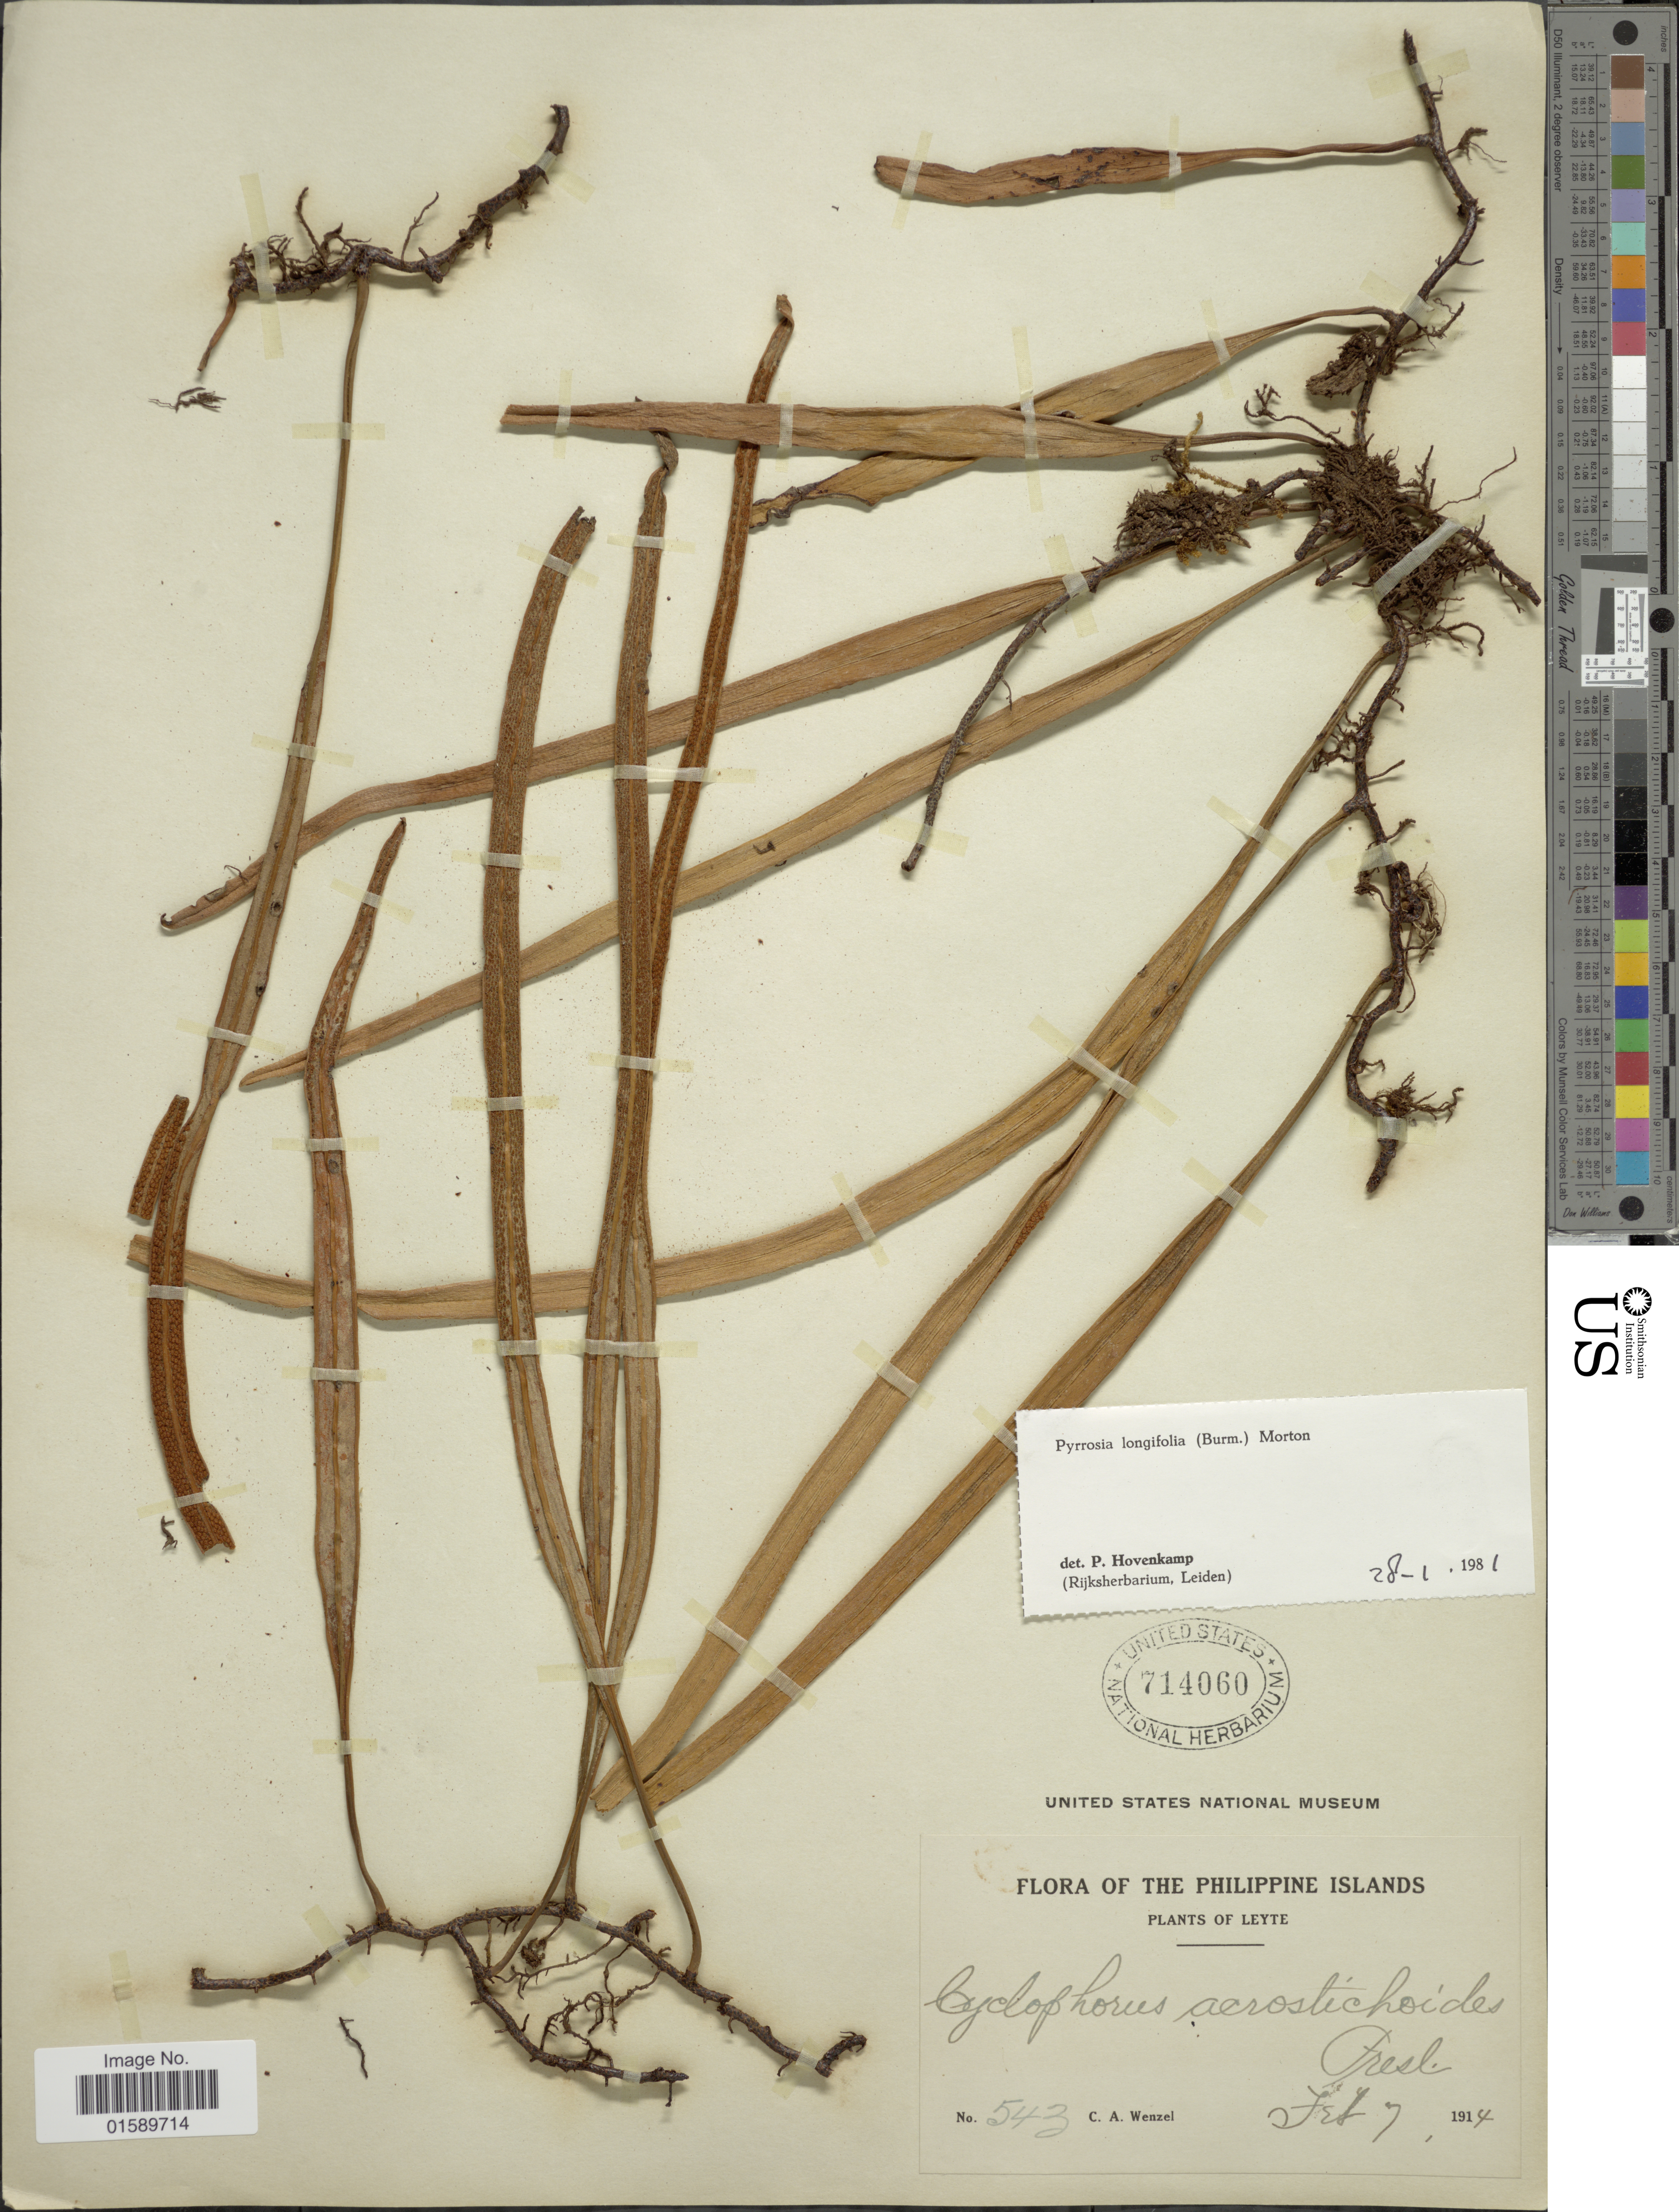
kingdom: Plantae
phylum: Tracheophyta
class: Polypodiopsida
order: Polypodiales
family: Polypodiaceae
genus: Pyrrosia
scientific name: Pyrrosia longifolia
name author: (Burm. f.) C.V. Morton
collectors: C. Wenzel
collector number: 543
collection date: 1914-02-07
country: Philippines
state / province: Eastern Visayas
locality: Leyte.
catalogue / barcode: US 714060